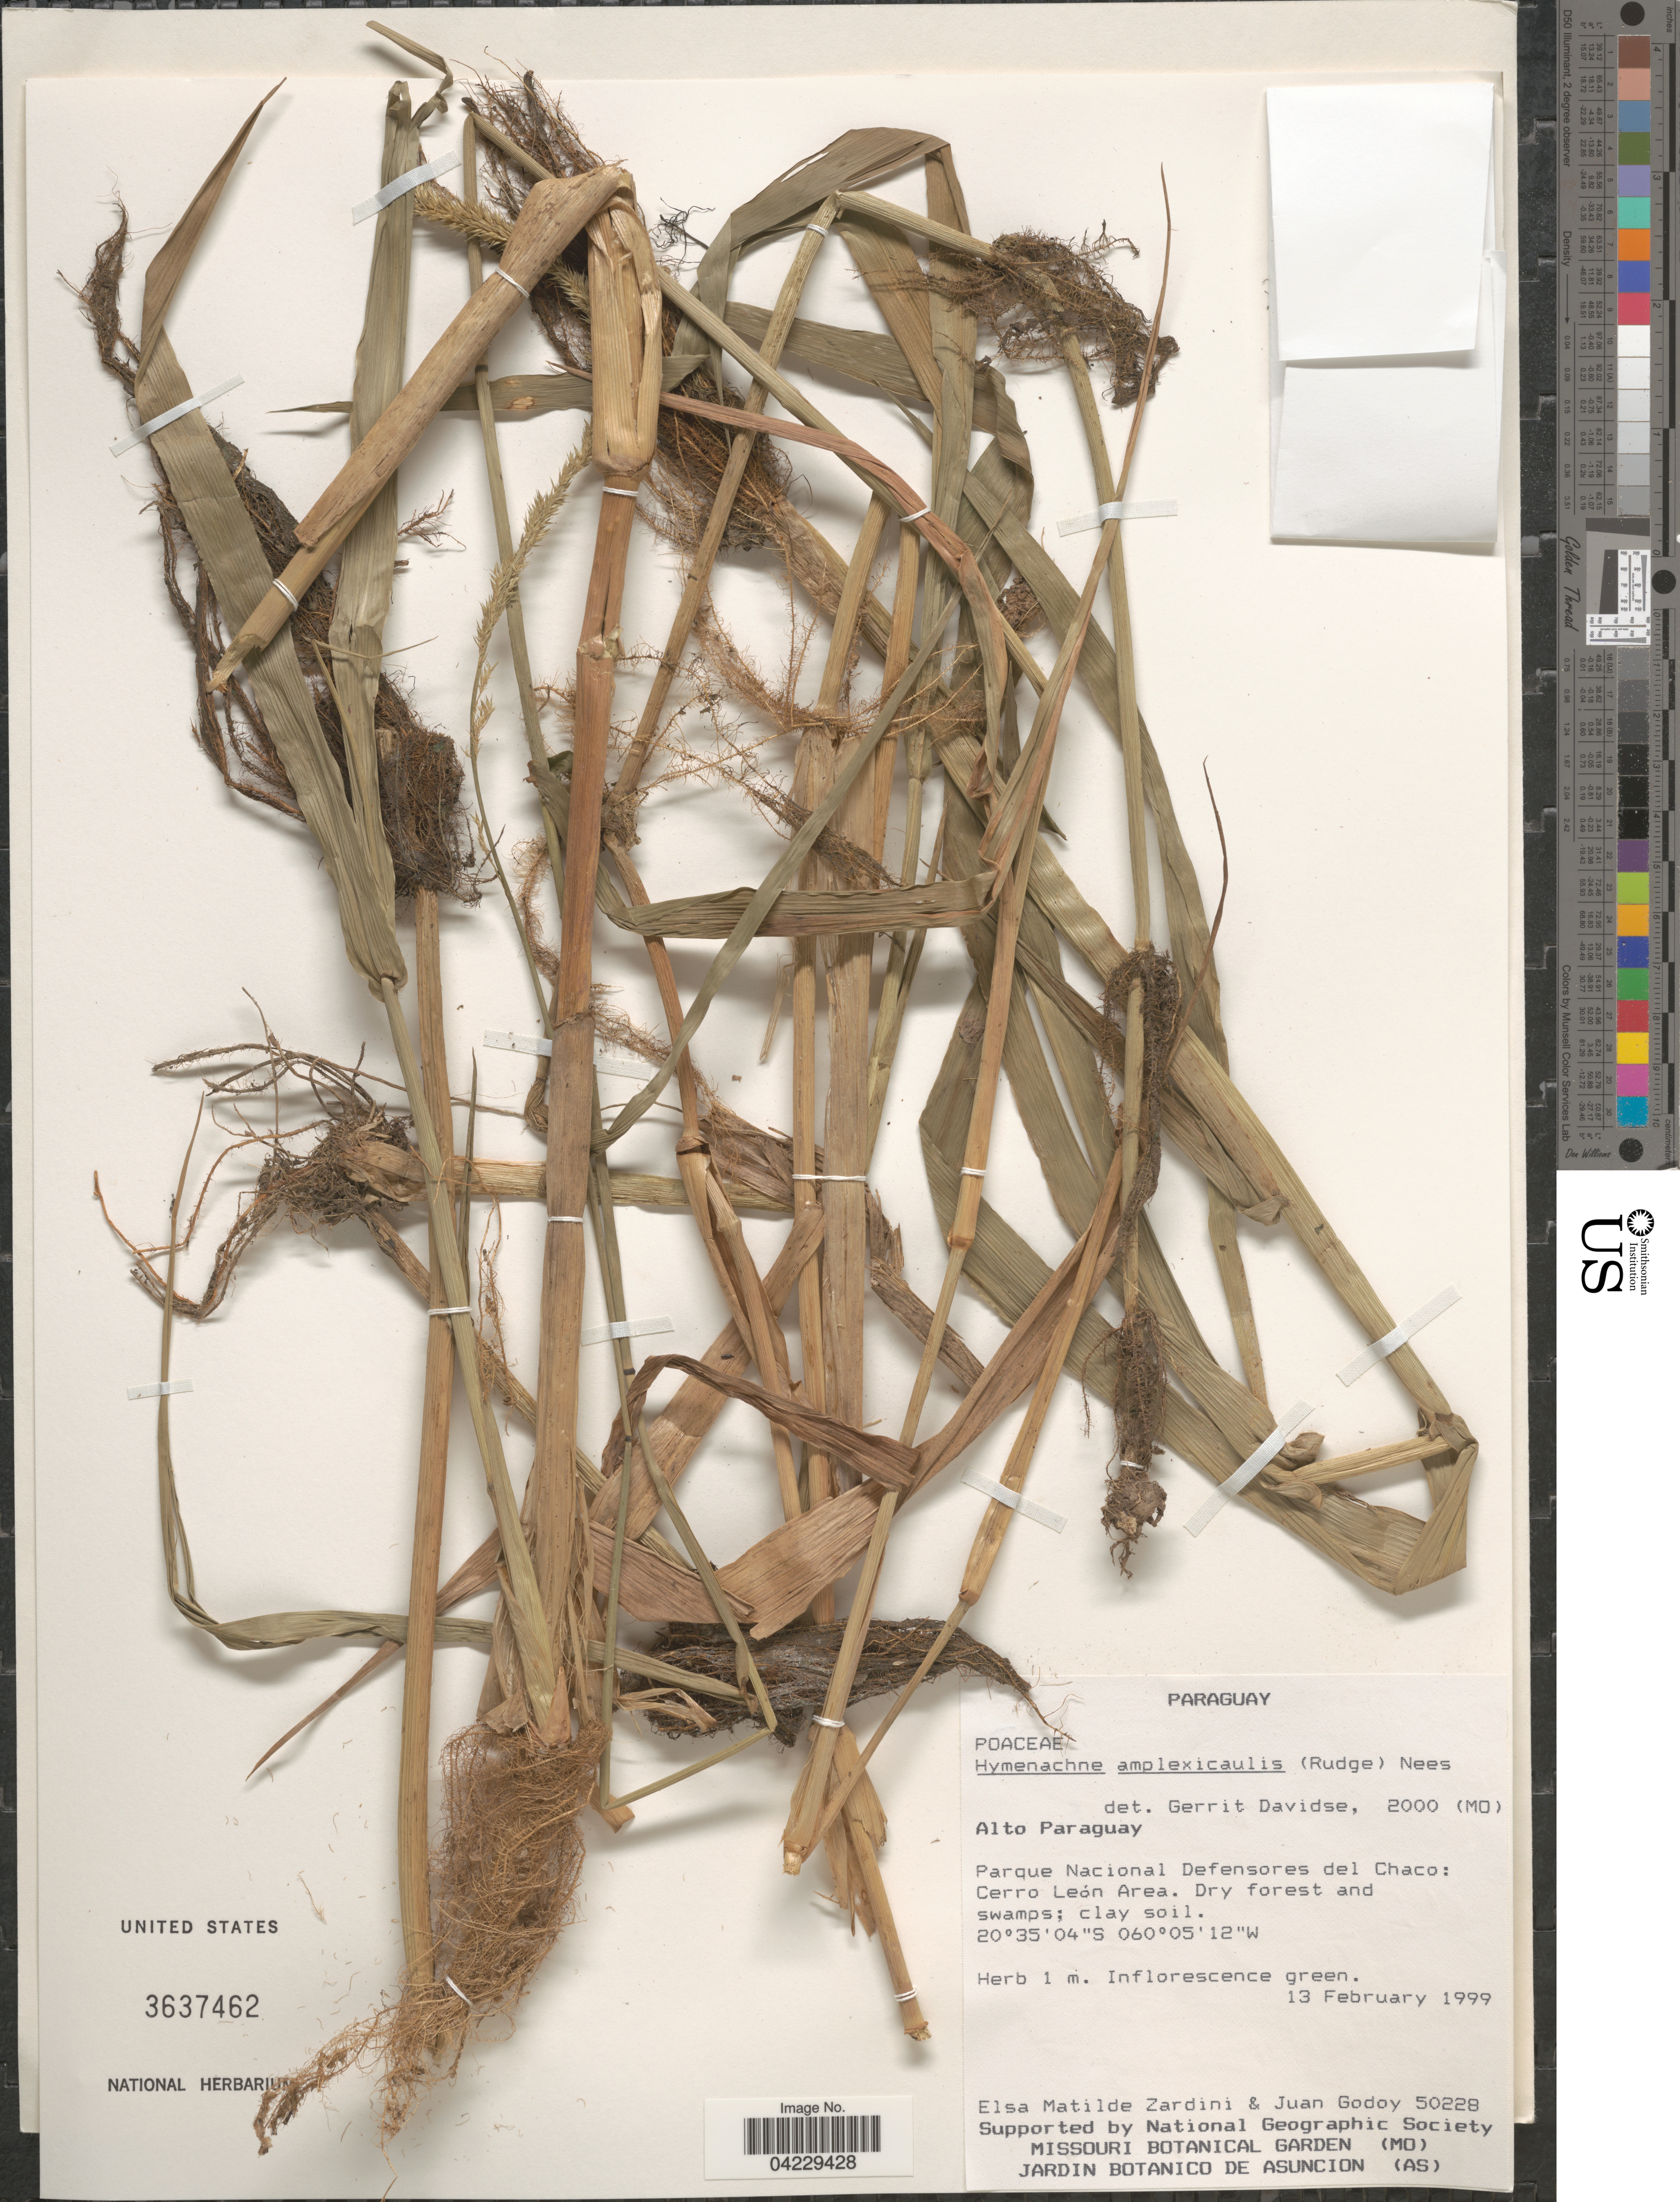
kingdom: Plantae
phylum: Tracheophyta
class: Liliopsida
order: Poales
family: Poaceae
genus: Hymenachne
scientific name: Hymenachne amplexicaulis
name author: (Rudge) Nees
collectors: E. M. Zardini & J. Godoy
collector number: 50228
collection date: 1999-02-13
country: Paraguay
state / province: Alto Paraguay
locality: Parque Nacional Defensores del Chaco: Cerro León Area.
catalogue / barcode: US 3637462